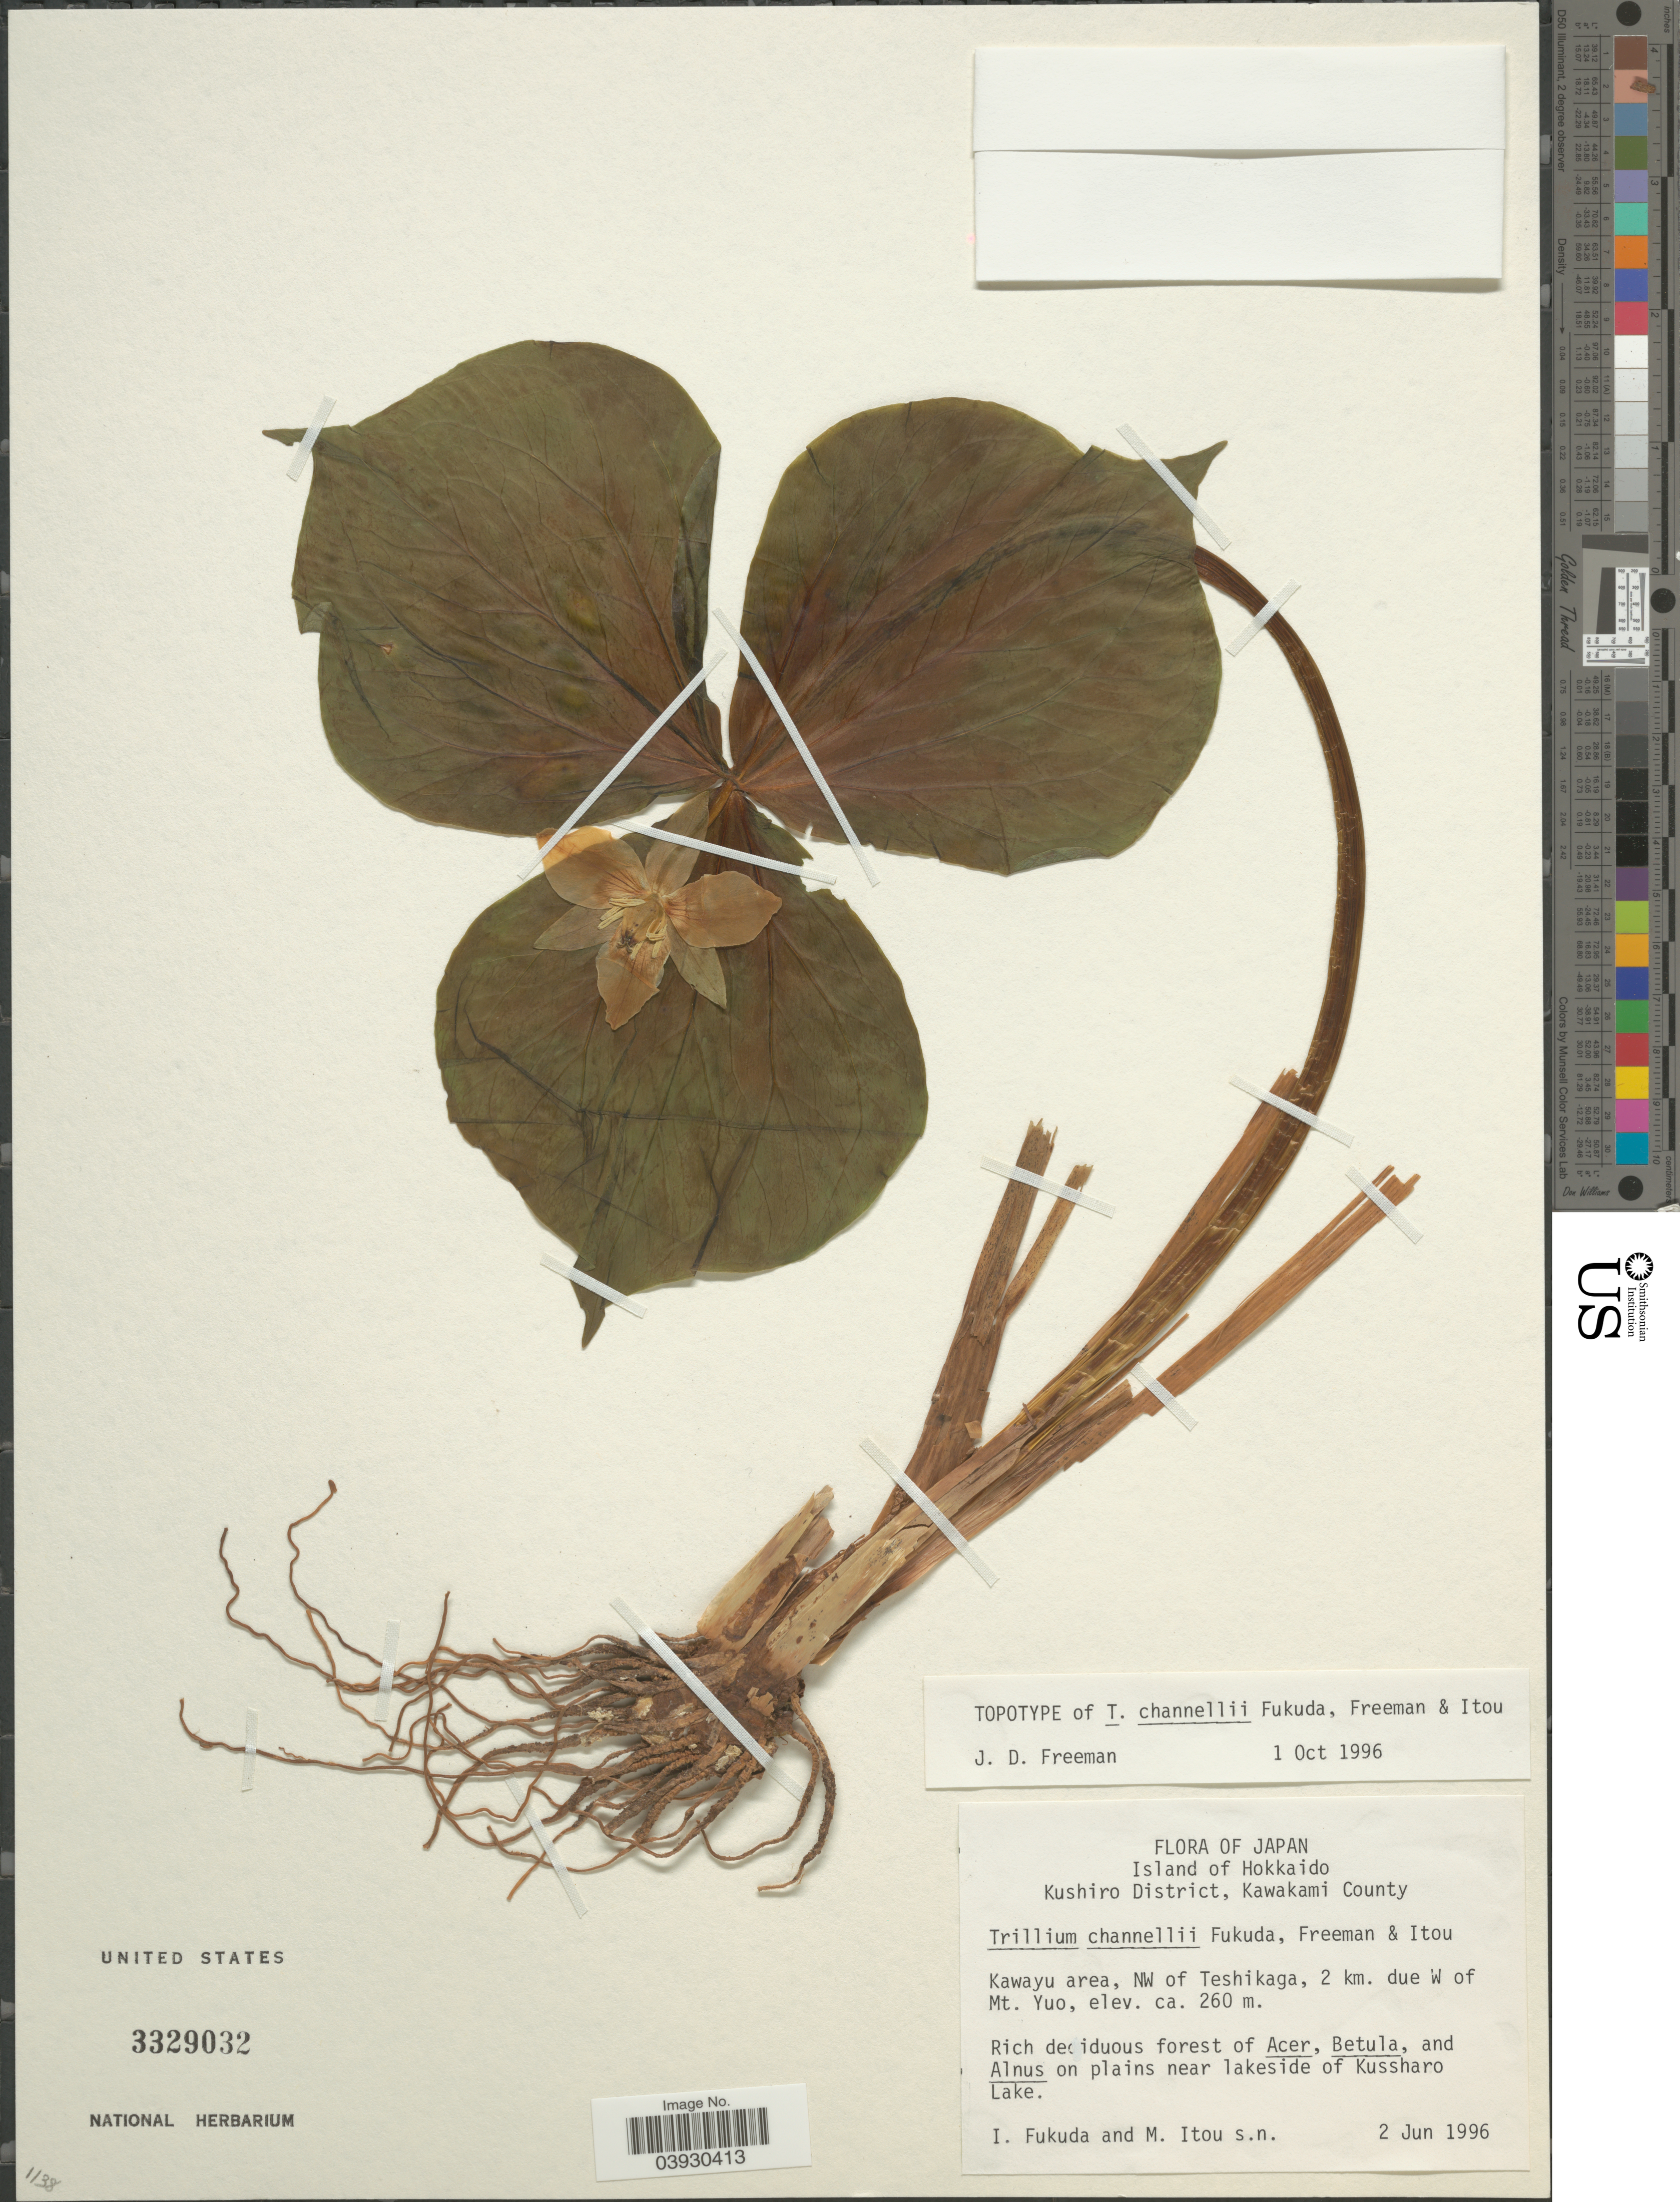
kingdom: Plantae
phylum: Tracheophyta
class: Liliopsida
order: Liliales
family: Melanthiaceae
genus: Trillium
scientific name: Trillium channellii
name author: Fukuda et al.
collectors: I. Fukuda & M. Itou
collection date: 1996-06-02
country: Japan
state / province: Hokkaidō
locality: Island of Hokkaido. Kushiro District, Kawakami County. Kawayu area, NW of Teshikaga, 2 km. due W of Mt. Yuo. On plains near lakeside of Kussharo Lake.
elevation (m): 260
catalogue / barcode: US 3329032